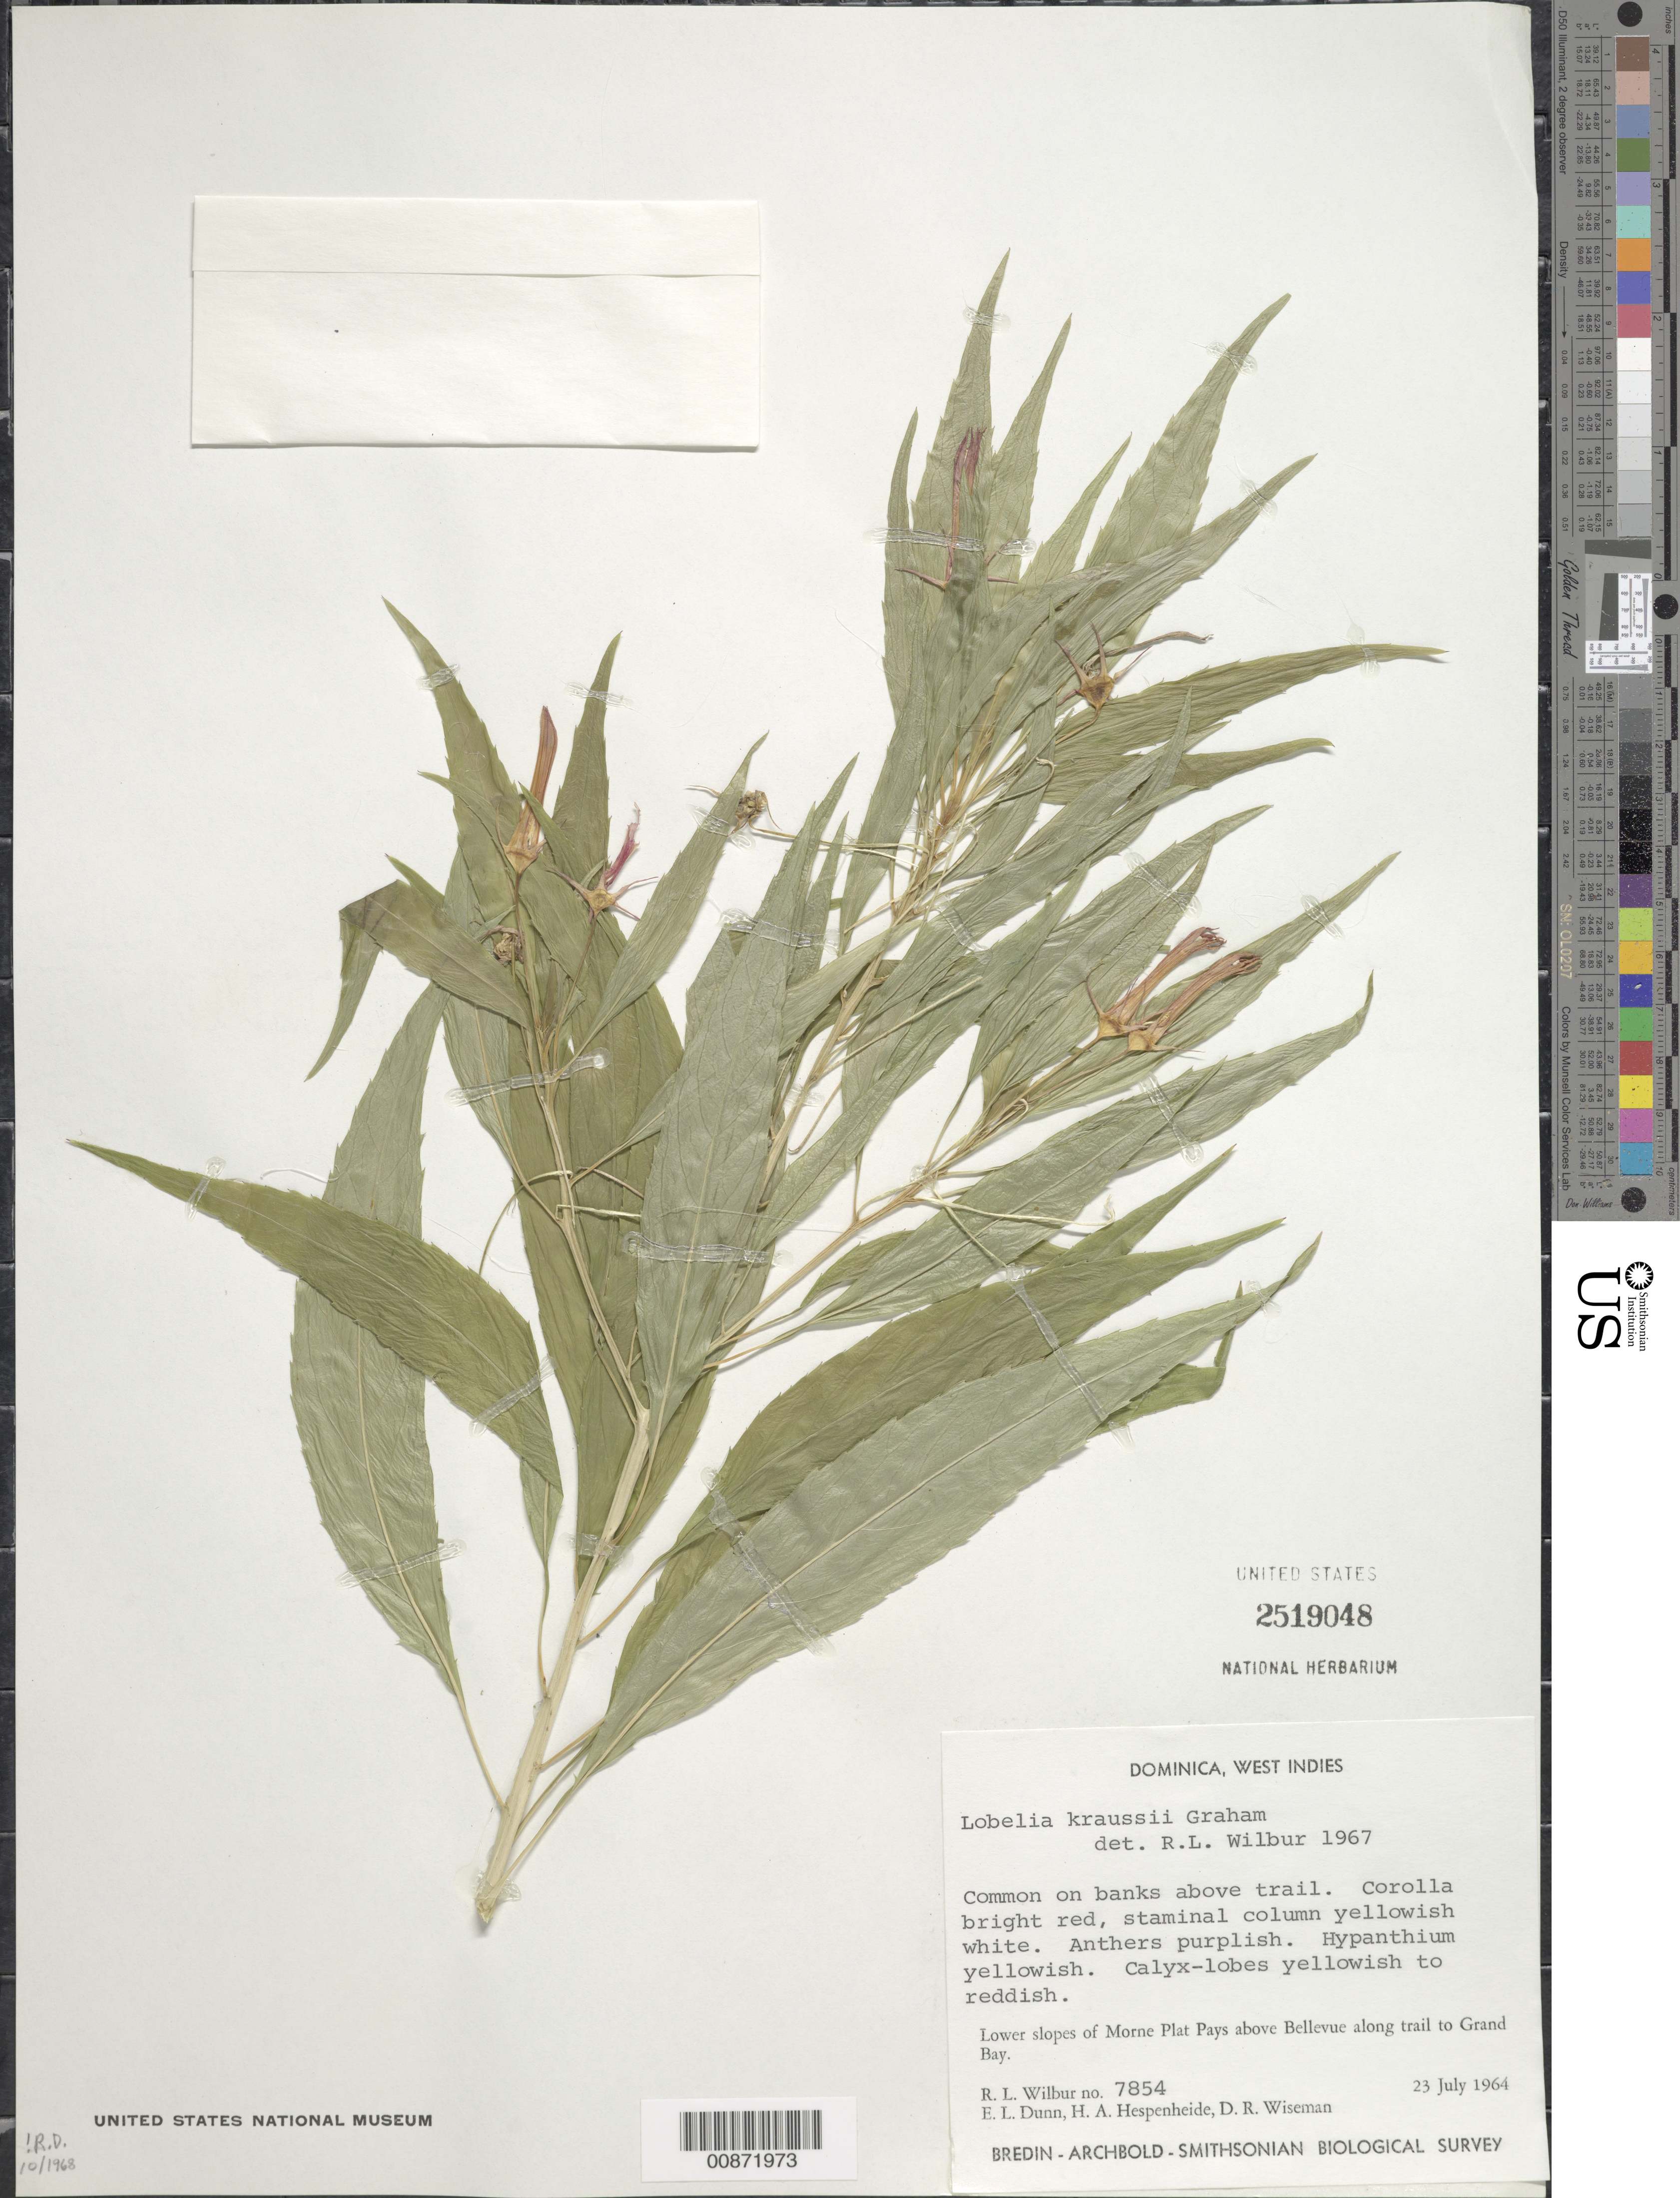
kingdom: Plantae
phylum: Tracheophyta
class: Magnoliopsida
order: Asterales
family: Campanulaceae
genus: Lobelia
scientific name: Lobelia kraussii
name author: Graham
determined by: Wilbur, R. L.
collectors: R. L. Wilbur, E. Dunn, H. A. Hespenheide & D. R. Wiseman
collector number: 7854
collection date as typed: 23 Jul 1964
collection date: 1964-07-23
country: Dominica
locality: Lower slopes of Morne Plat Pays above Belleview, along trail to Grand Bay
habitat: Banks above trail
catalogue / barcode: US 2519048